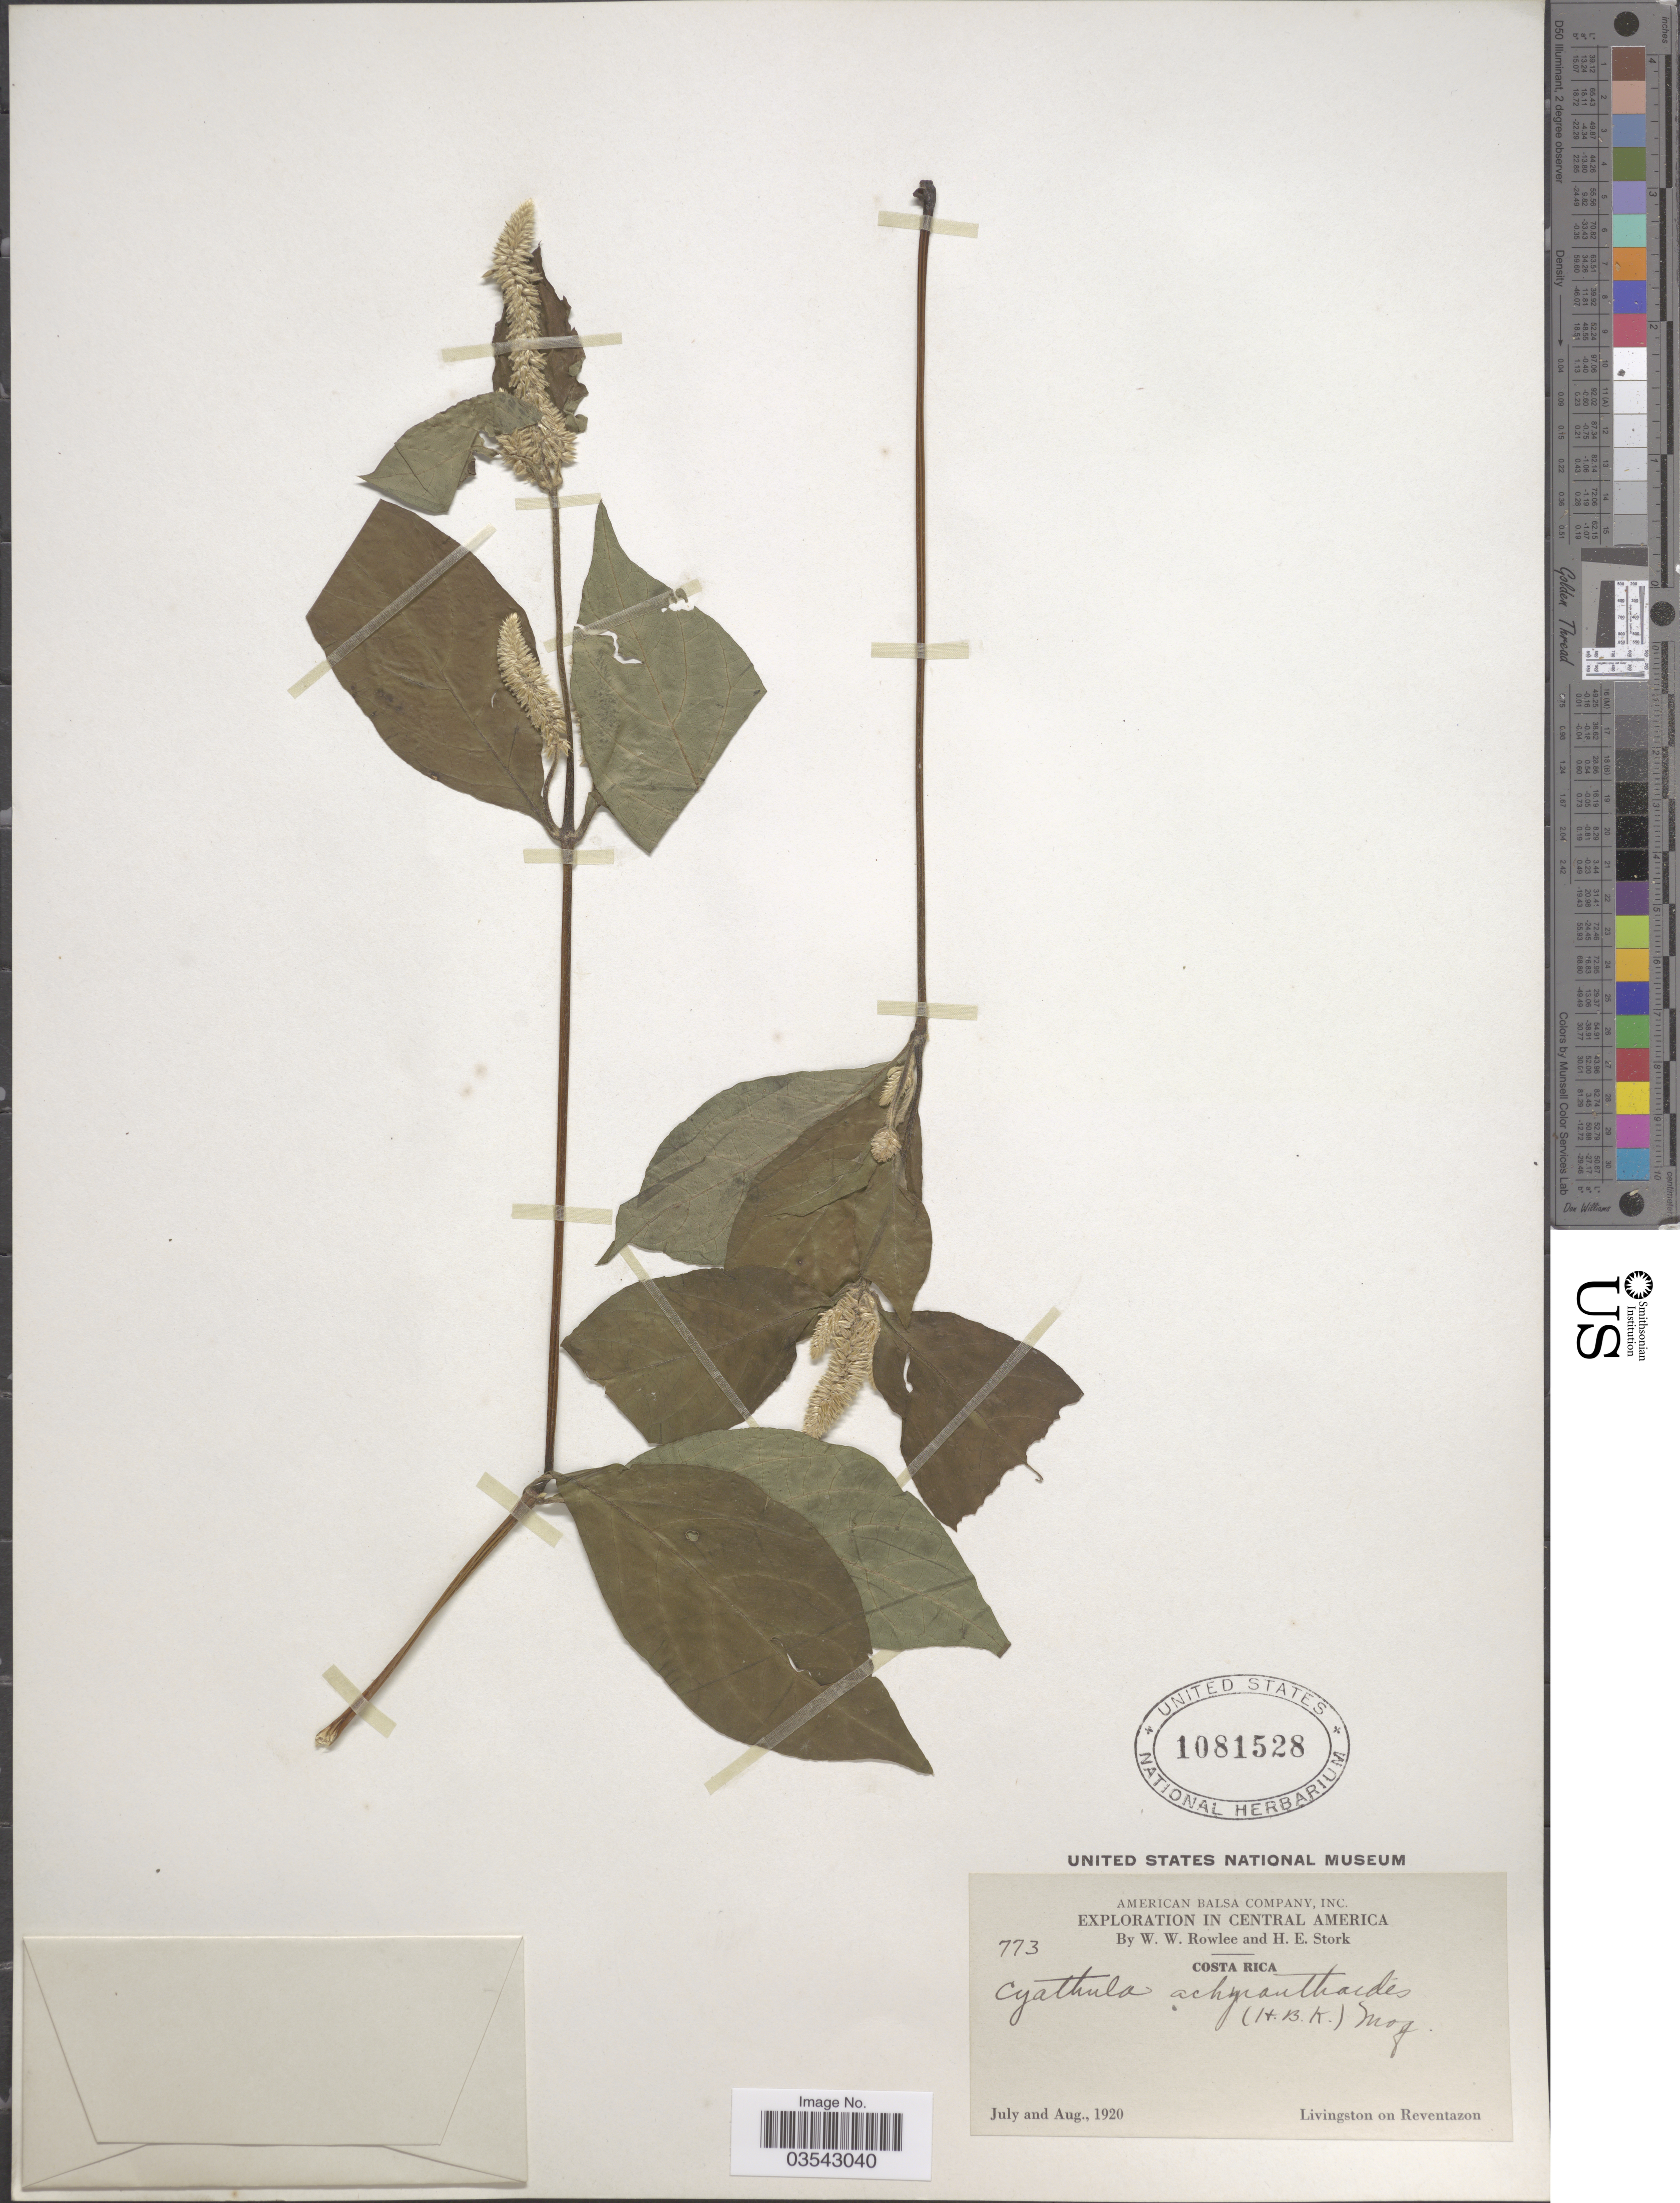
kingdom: Plantae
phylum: Tracheophyta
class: Magnoliopsida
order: Caryophyllales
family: Amaranthaceae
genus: Cyathula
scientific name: Cyathula achyranthoides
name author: (Kunth) Moq.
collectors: W. W. Rowlee & H. E. Stork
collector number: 773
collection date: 1920-07/1920-08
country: Costa Rica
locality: Livingston on Reventazon.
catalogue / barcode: US 1081528